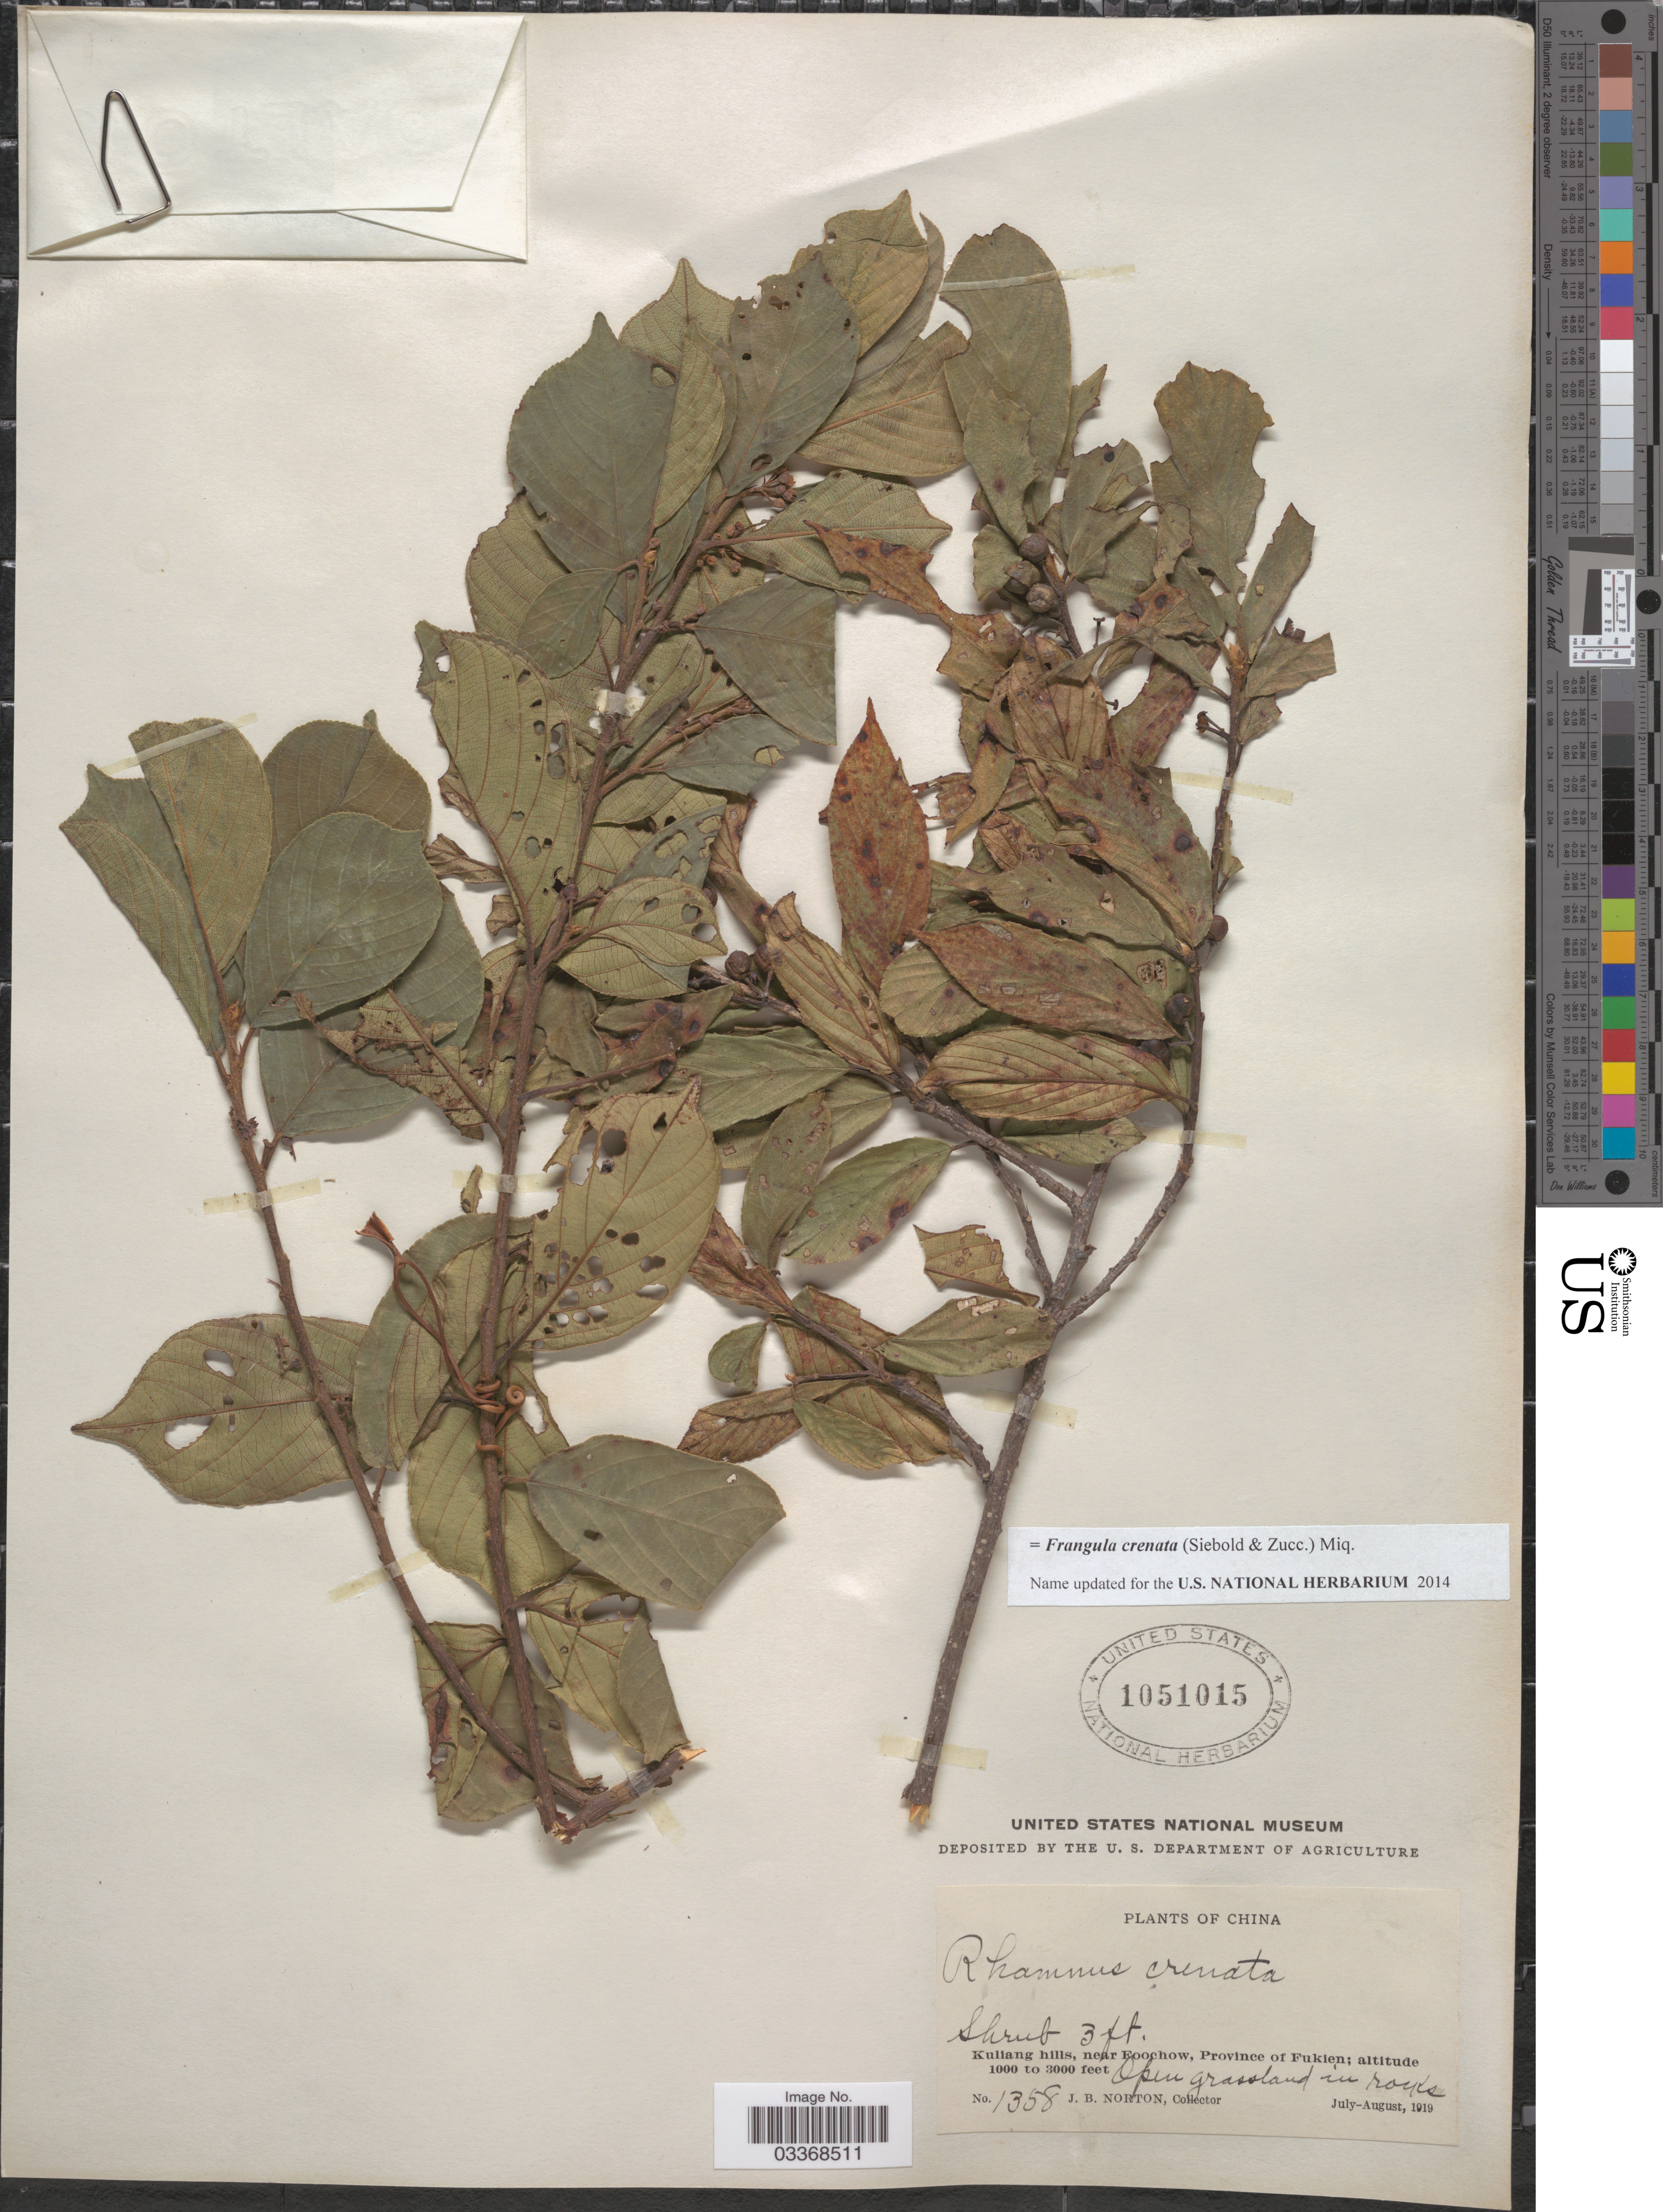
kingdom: Plantae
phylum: Tracheophyta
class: Magnoliopsida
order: Rosales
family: Rhamnaceae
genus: Frangula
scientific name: Frangula crenata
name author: (Siebold & Zucc.) Miq.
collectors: J. B. Norton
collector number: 1358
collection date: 1919-07/1919-08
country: China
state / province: Fujian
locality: Kuliang hills, near Foochow, Province of Fukien.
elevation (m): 305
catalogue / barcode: US 1051015